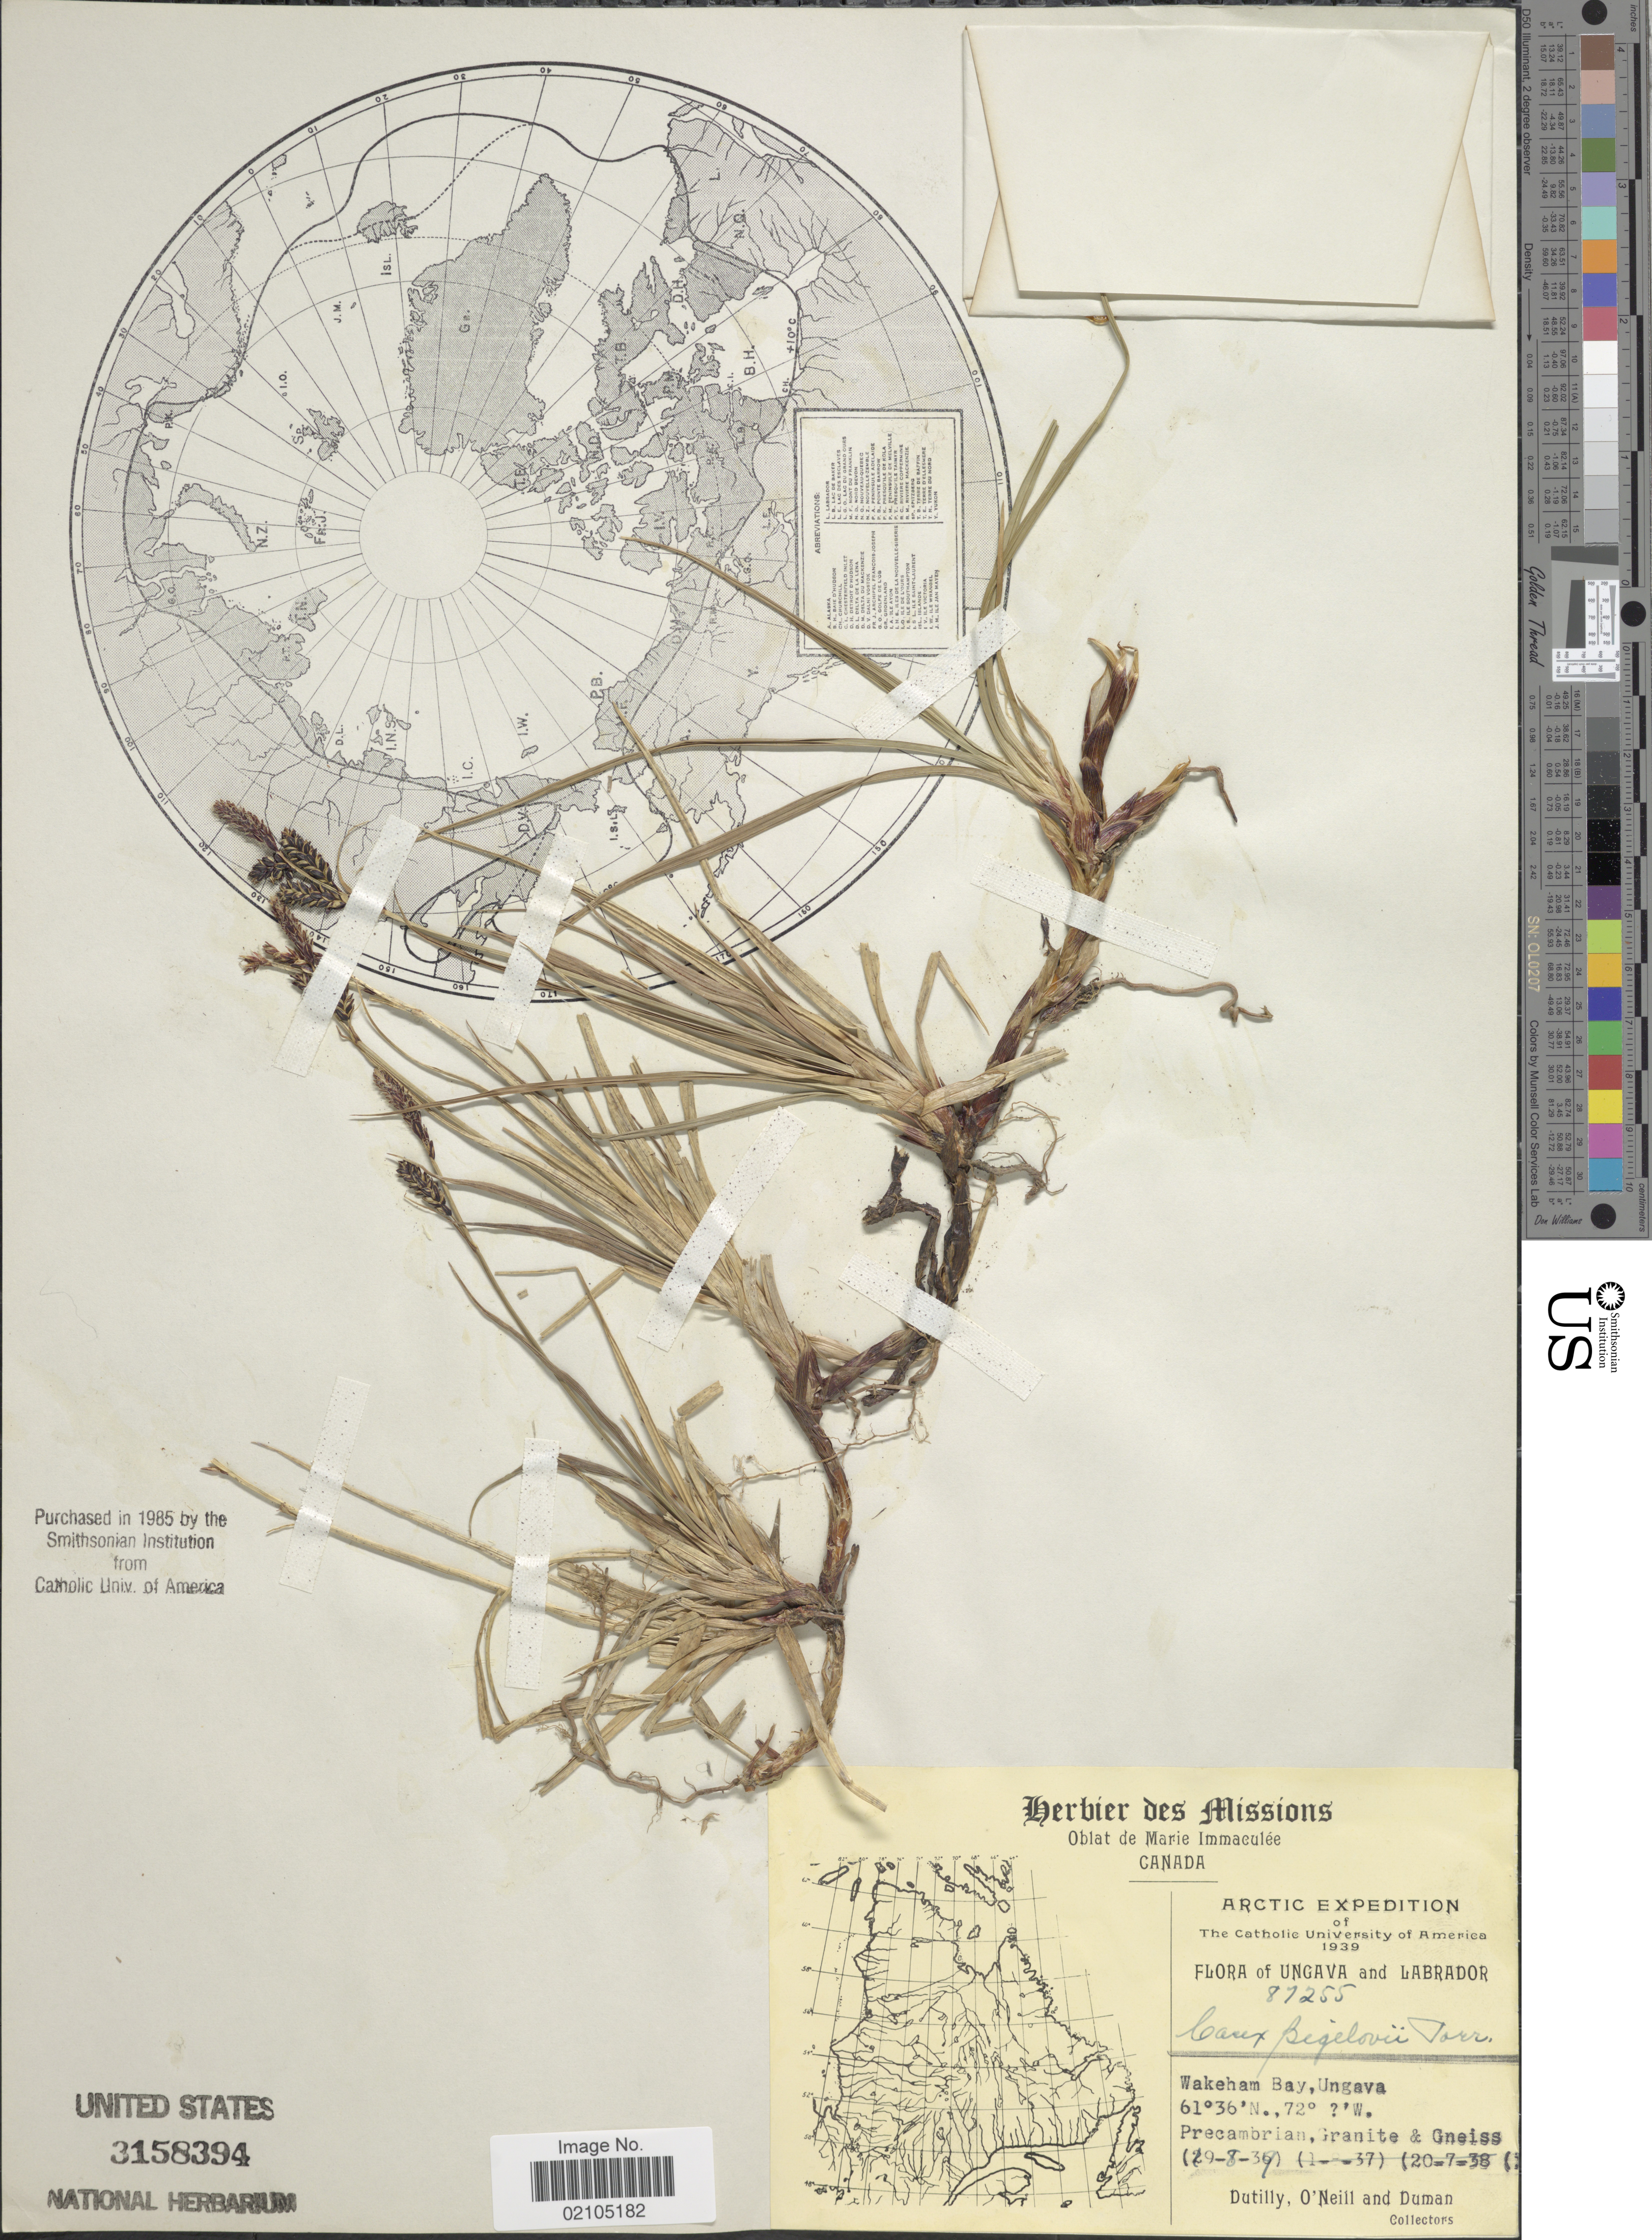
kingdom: Plantae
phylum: Tracheophyta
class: Liliopsida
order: Poales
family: Cyperaceae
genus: Carex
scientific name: Carex bigelowii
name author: Torr. ex Schwein.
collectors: -. Dutilly, -. O'Neill & -. Duman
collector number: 87255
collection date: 1939-08-09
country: Canada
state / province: Newfoundland and Labrador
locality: Wakeham Bay, Ungava. Precambrian, Granite & Gneiss.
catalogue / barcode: US 3158394